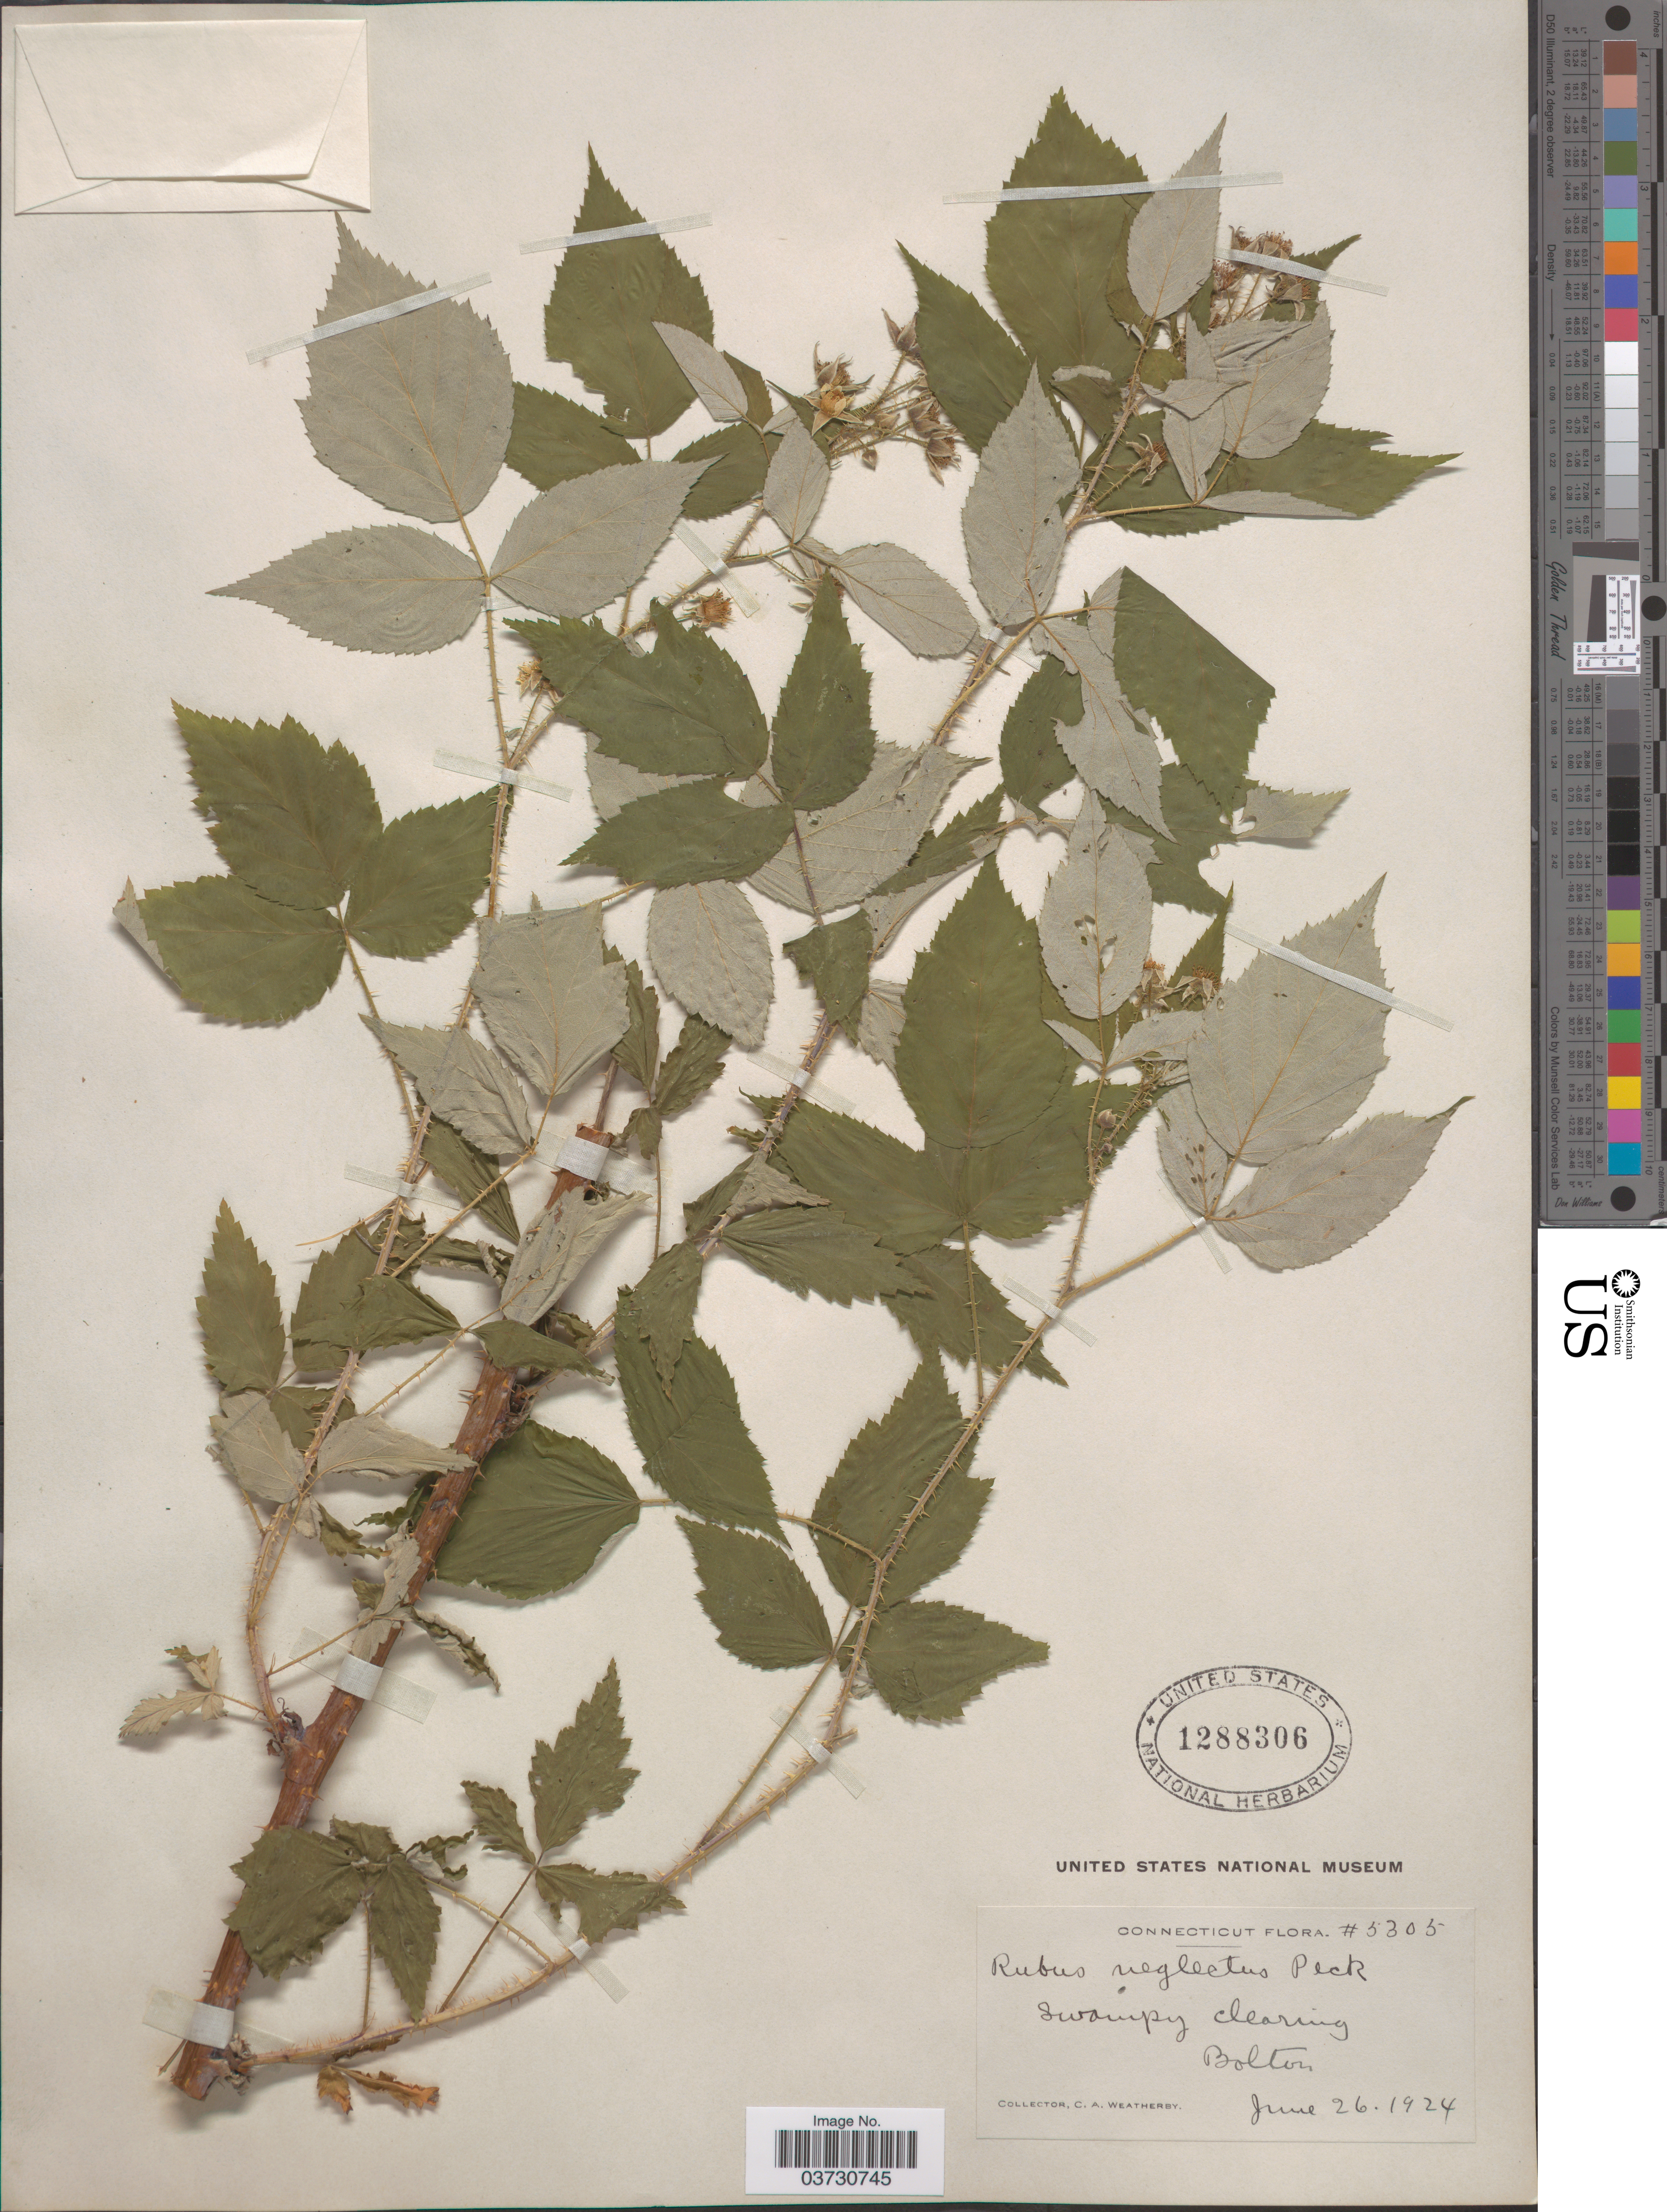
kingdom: Plantae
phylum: Tracheophyta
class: Magnoliopsida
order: Rosales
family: Rosaceae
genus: Rubus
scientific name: Rubus neglectus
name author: P.J. Müll. ex Focke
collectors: C. A. Weatherby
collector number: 5305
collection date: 1924-06-26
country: United States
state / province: Connecticut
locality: Bolton.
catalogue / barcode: US 1288306